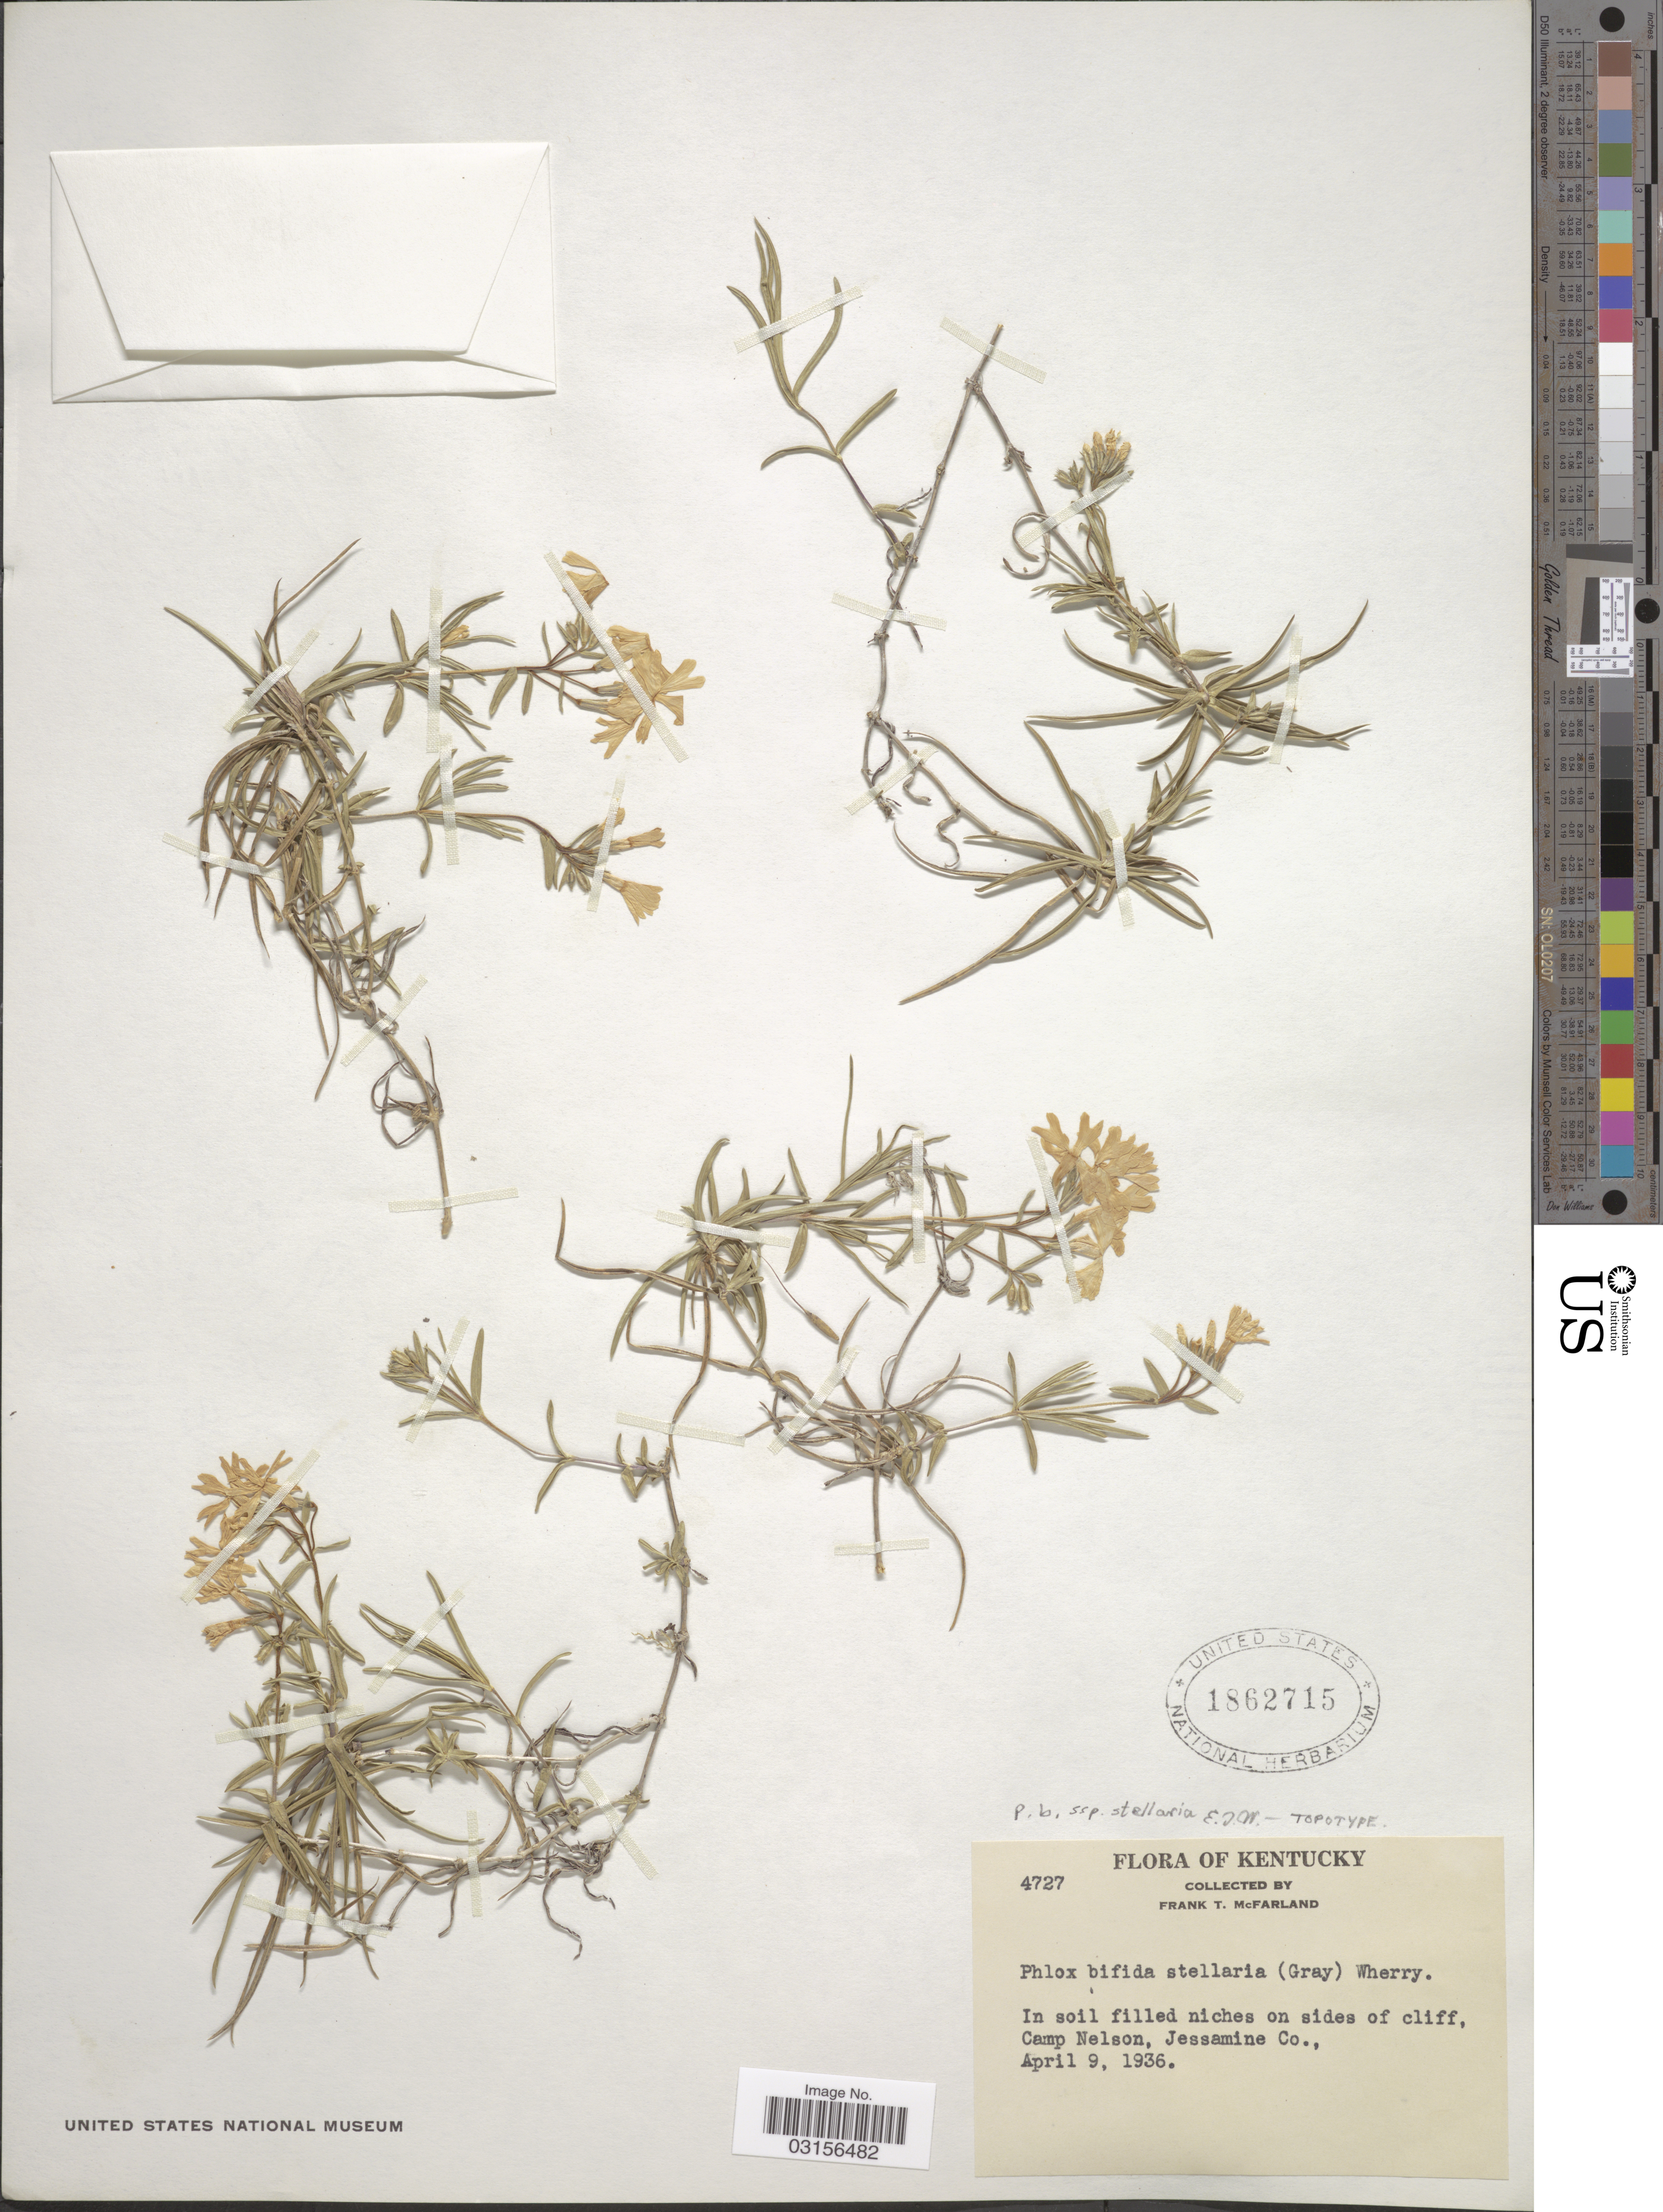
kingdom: Plantae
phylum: Tracheophyta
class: Magnoliopsida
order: Ericales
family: Polemoniaceae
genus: Phlox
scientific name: Phlox bifida subsp. stellaria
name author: (A. Gray) Wherry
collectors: F. McFarland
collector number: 4727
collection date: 1936-04-09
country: United States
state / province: Kentucky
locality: Camp Nelson, Jessamine Co.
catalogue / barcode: US 1862715